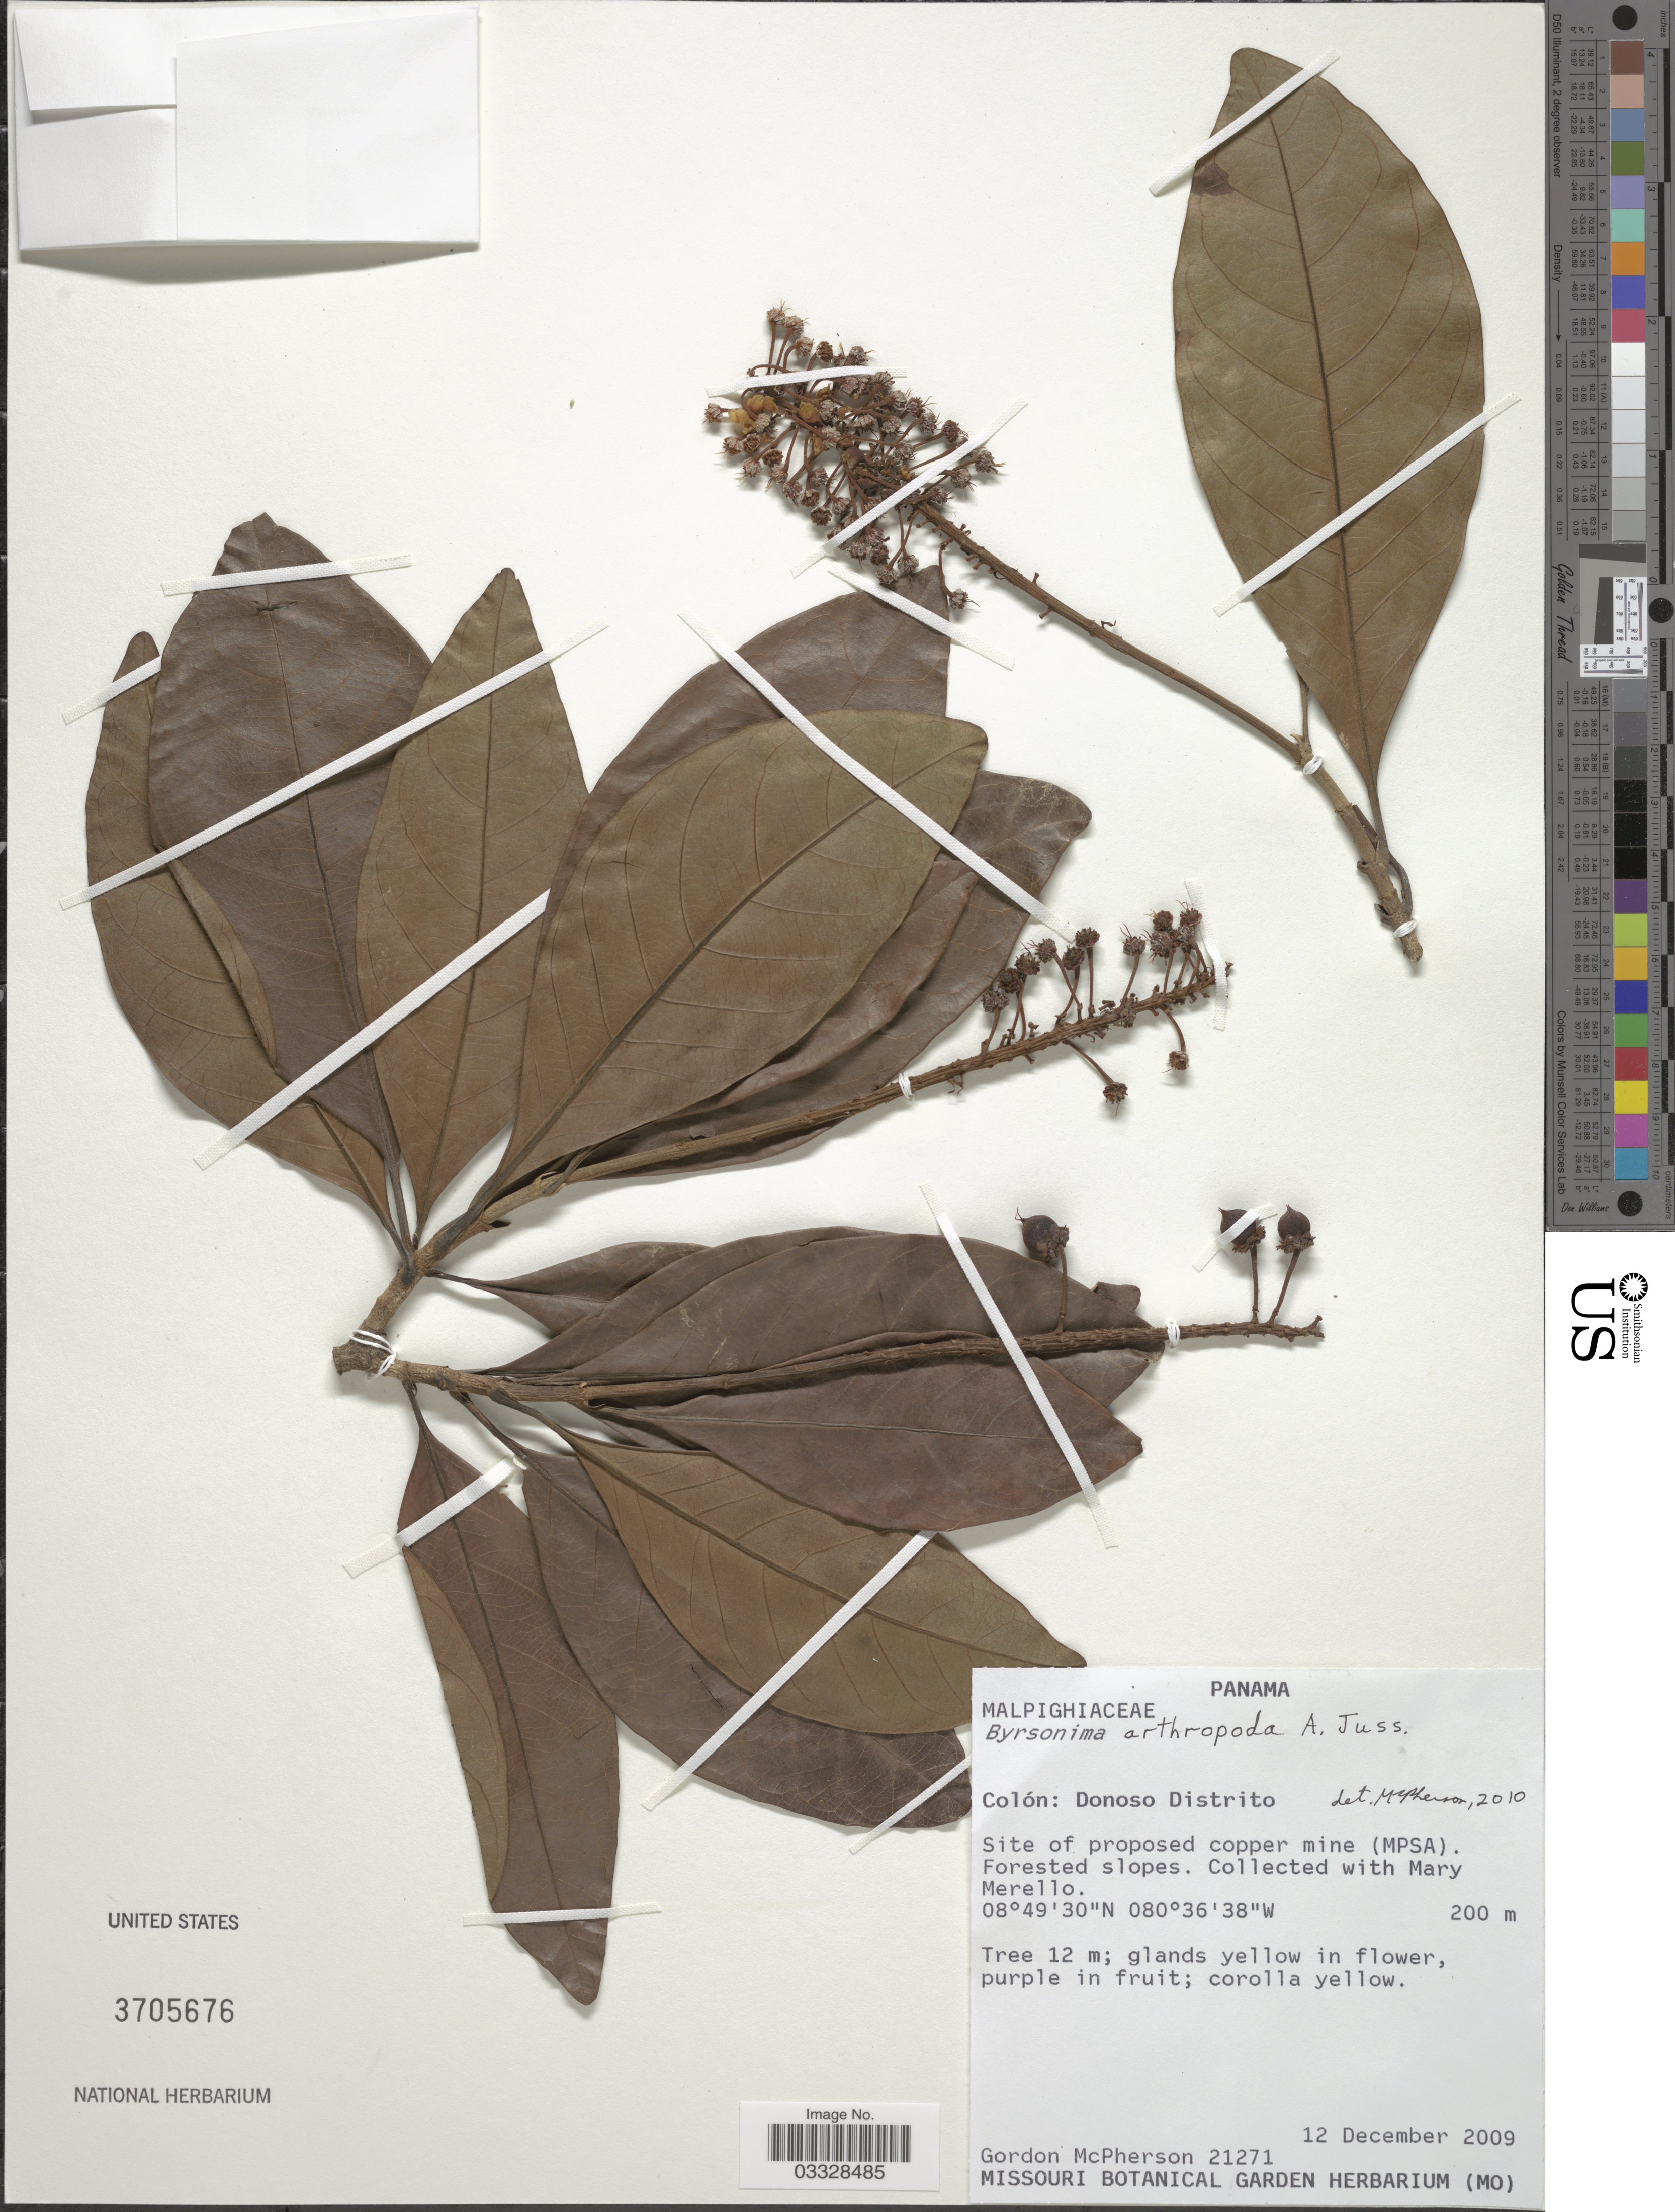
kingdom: Plantae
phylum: Tracheophyta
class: Magnoliopsida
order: Malpighiales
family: Malpighiaceae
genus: Byrsonima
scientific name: Byrsonima arthropoda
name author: A. Juss.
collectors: G. D. McPherson & M. Merello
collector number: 21271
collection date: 2009-12-12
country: Panama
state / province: Colón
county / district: Donoso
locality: Donoso Distrito. Site of proposed copper mine (MPSA).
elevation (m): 200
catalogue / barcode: US 3705676